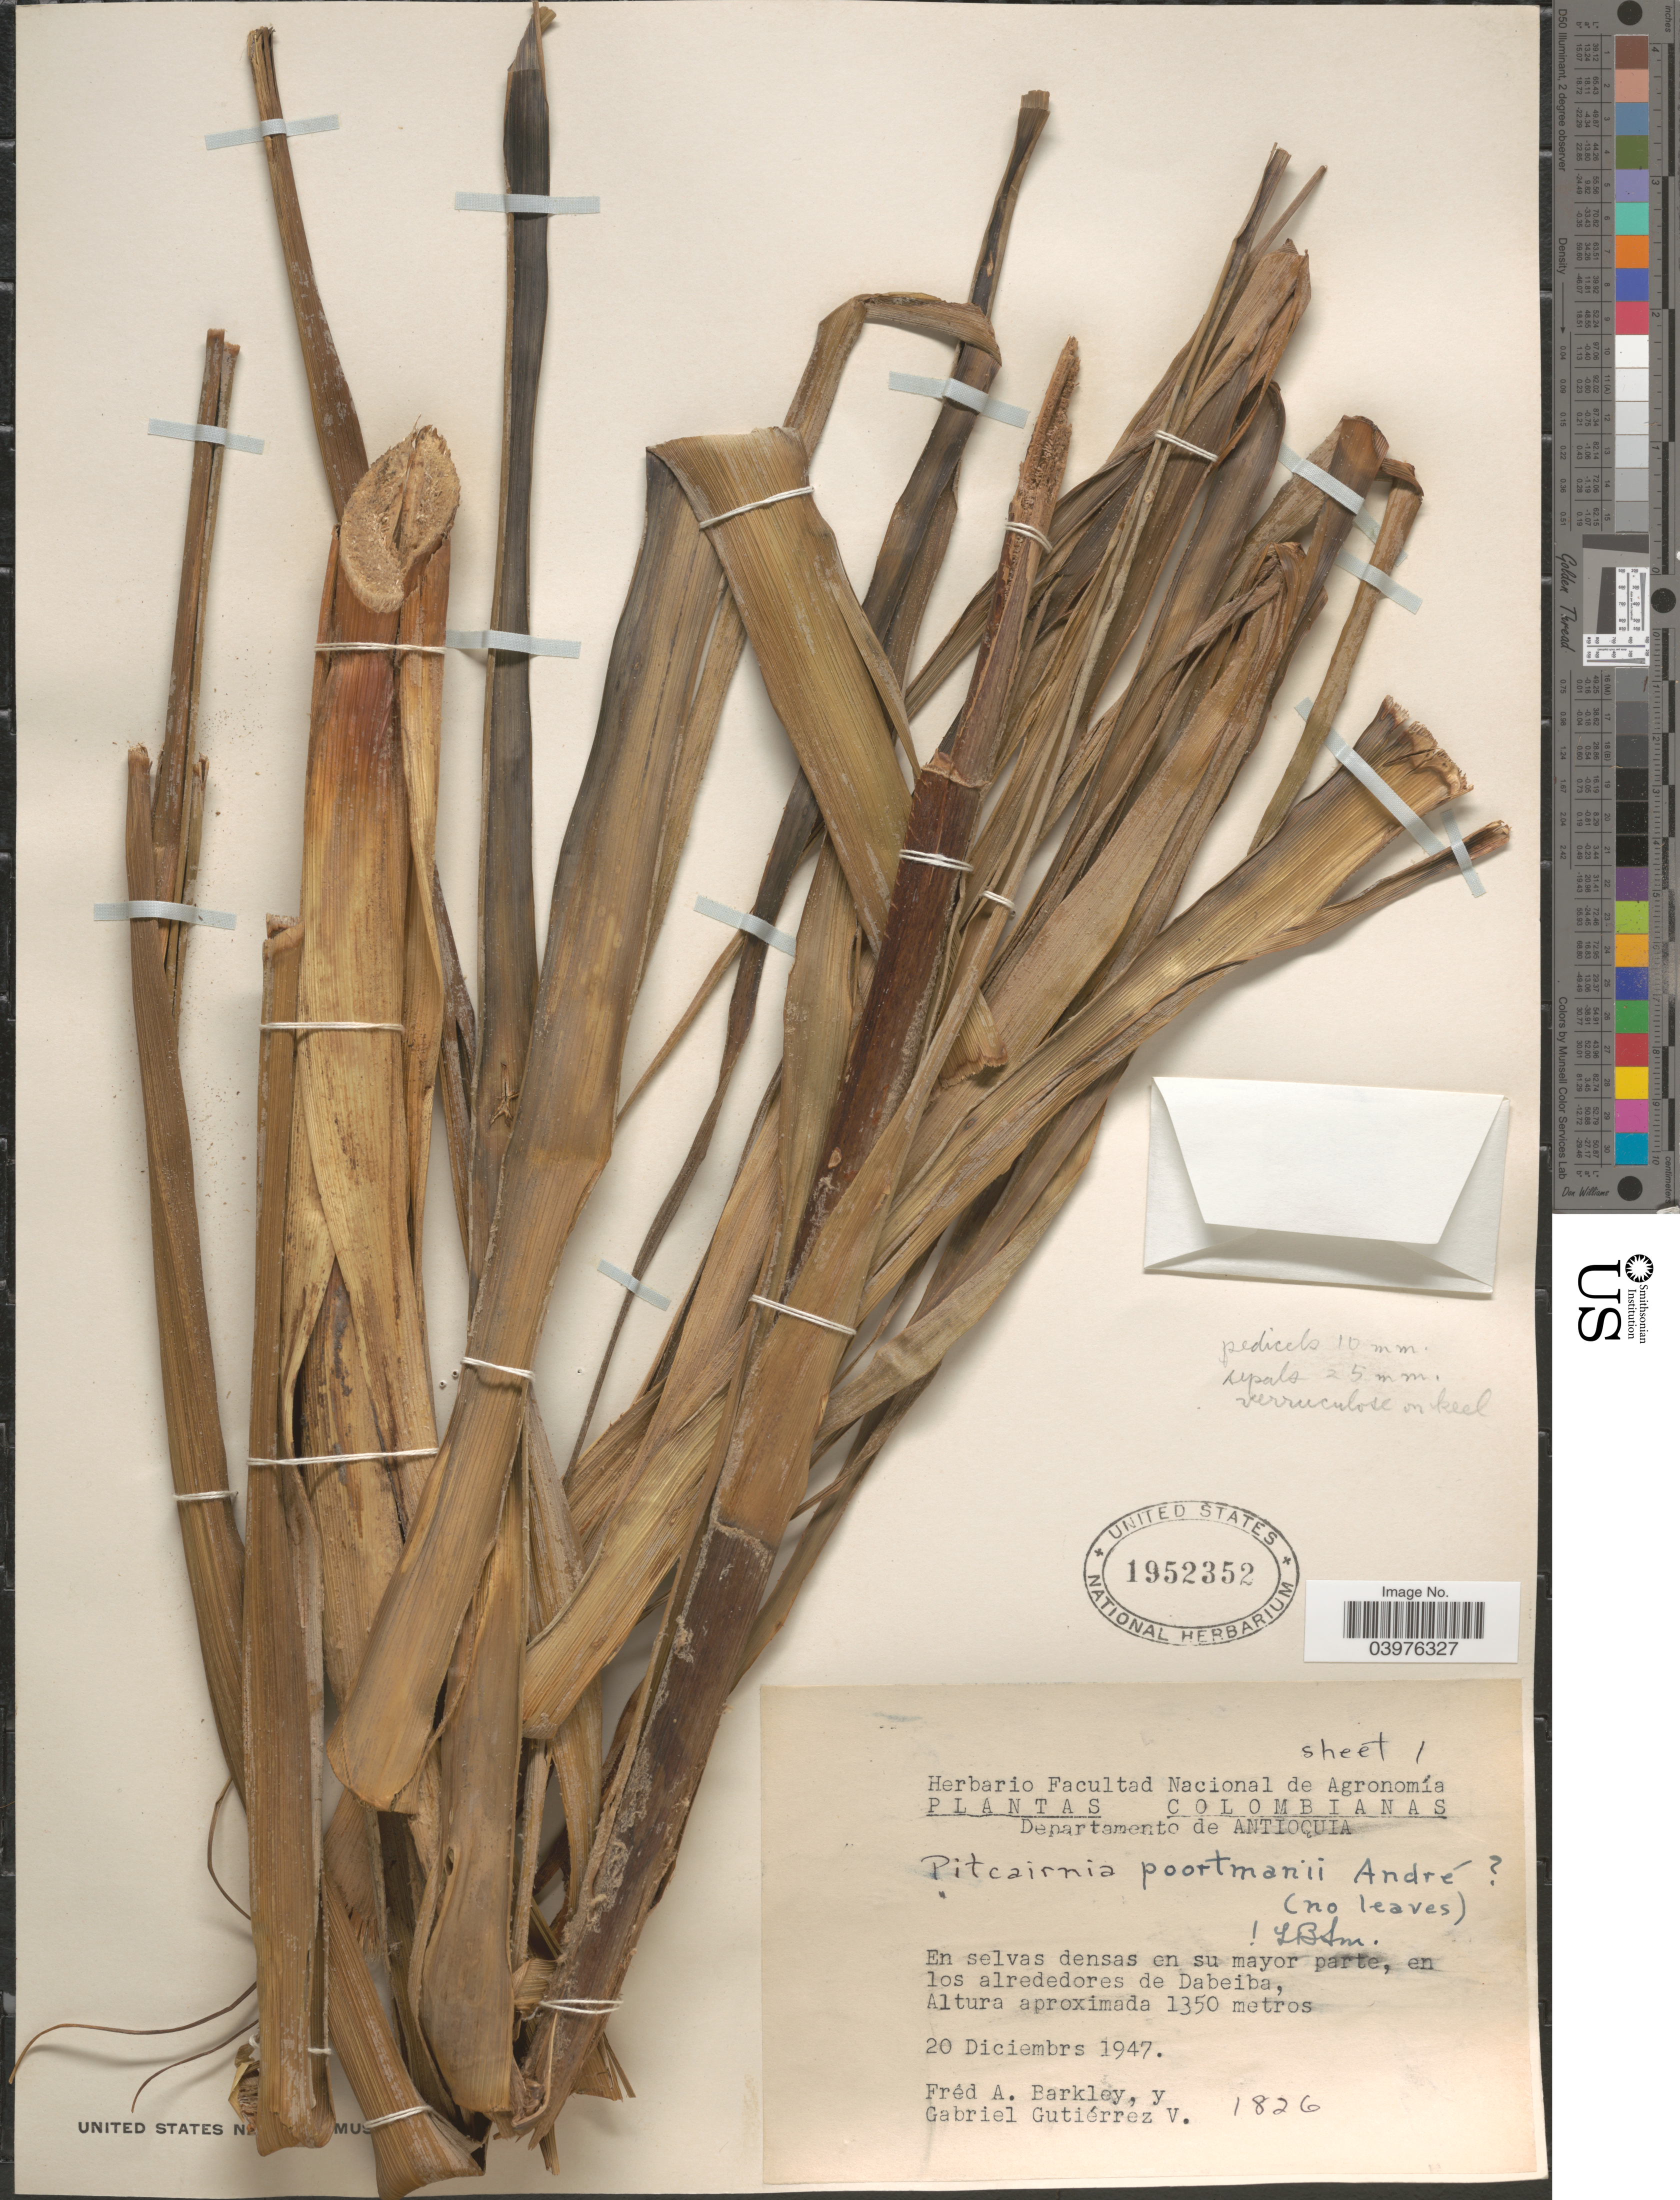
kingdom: Plantae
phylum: Tracheophyta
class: Liliopsida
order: Poales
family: Bromeliaceae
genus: Pitcairnia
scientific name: Pitcairnia poortmanii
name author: André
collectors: F. A. Barkley & G. Gutiérrez V.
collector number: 1826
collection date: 1947-12-20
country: Colombia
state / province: Antioquia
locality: Departamento de Antioquia. En los alrededores de Dabeiba.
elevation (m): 1350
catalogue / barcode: US 1952352